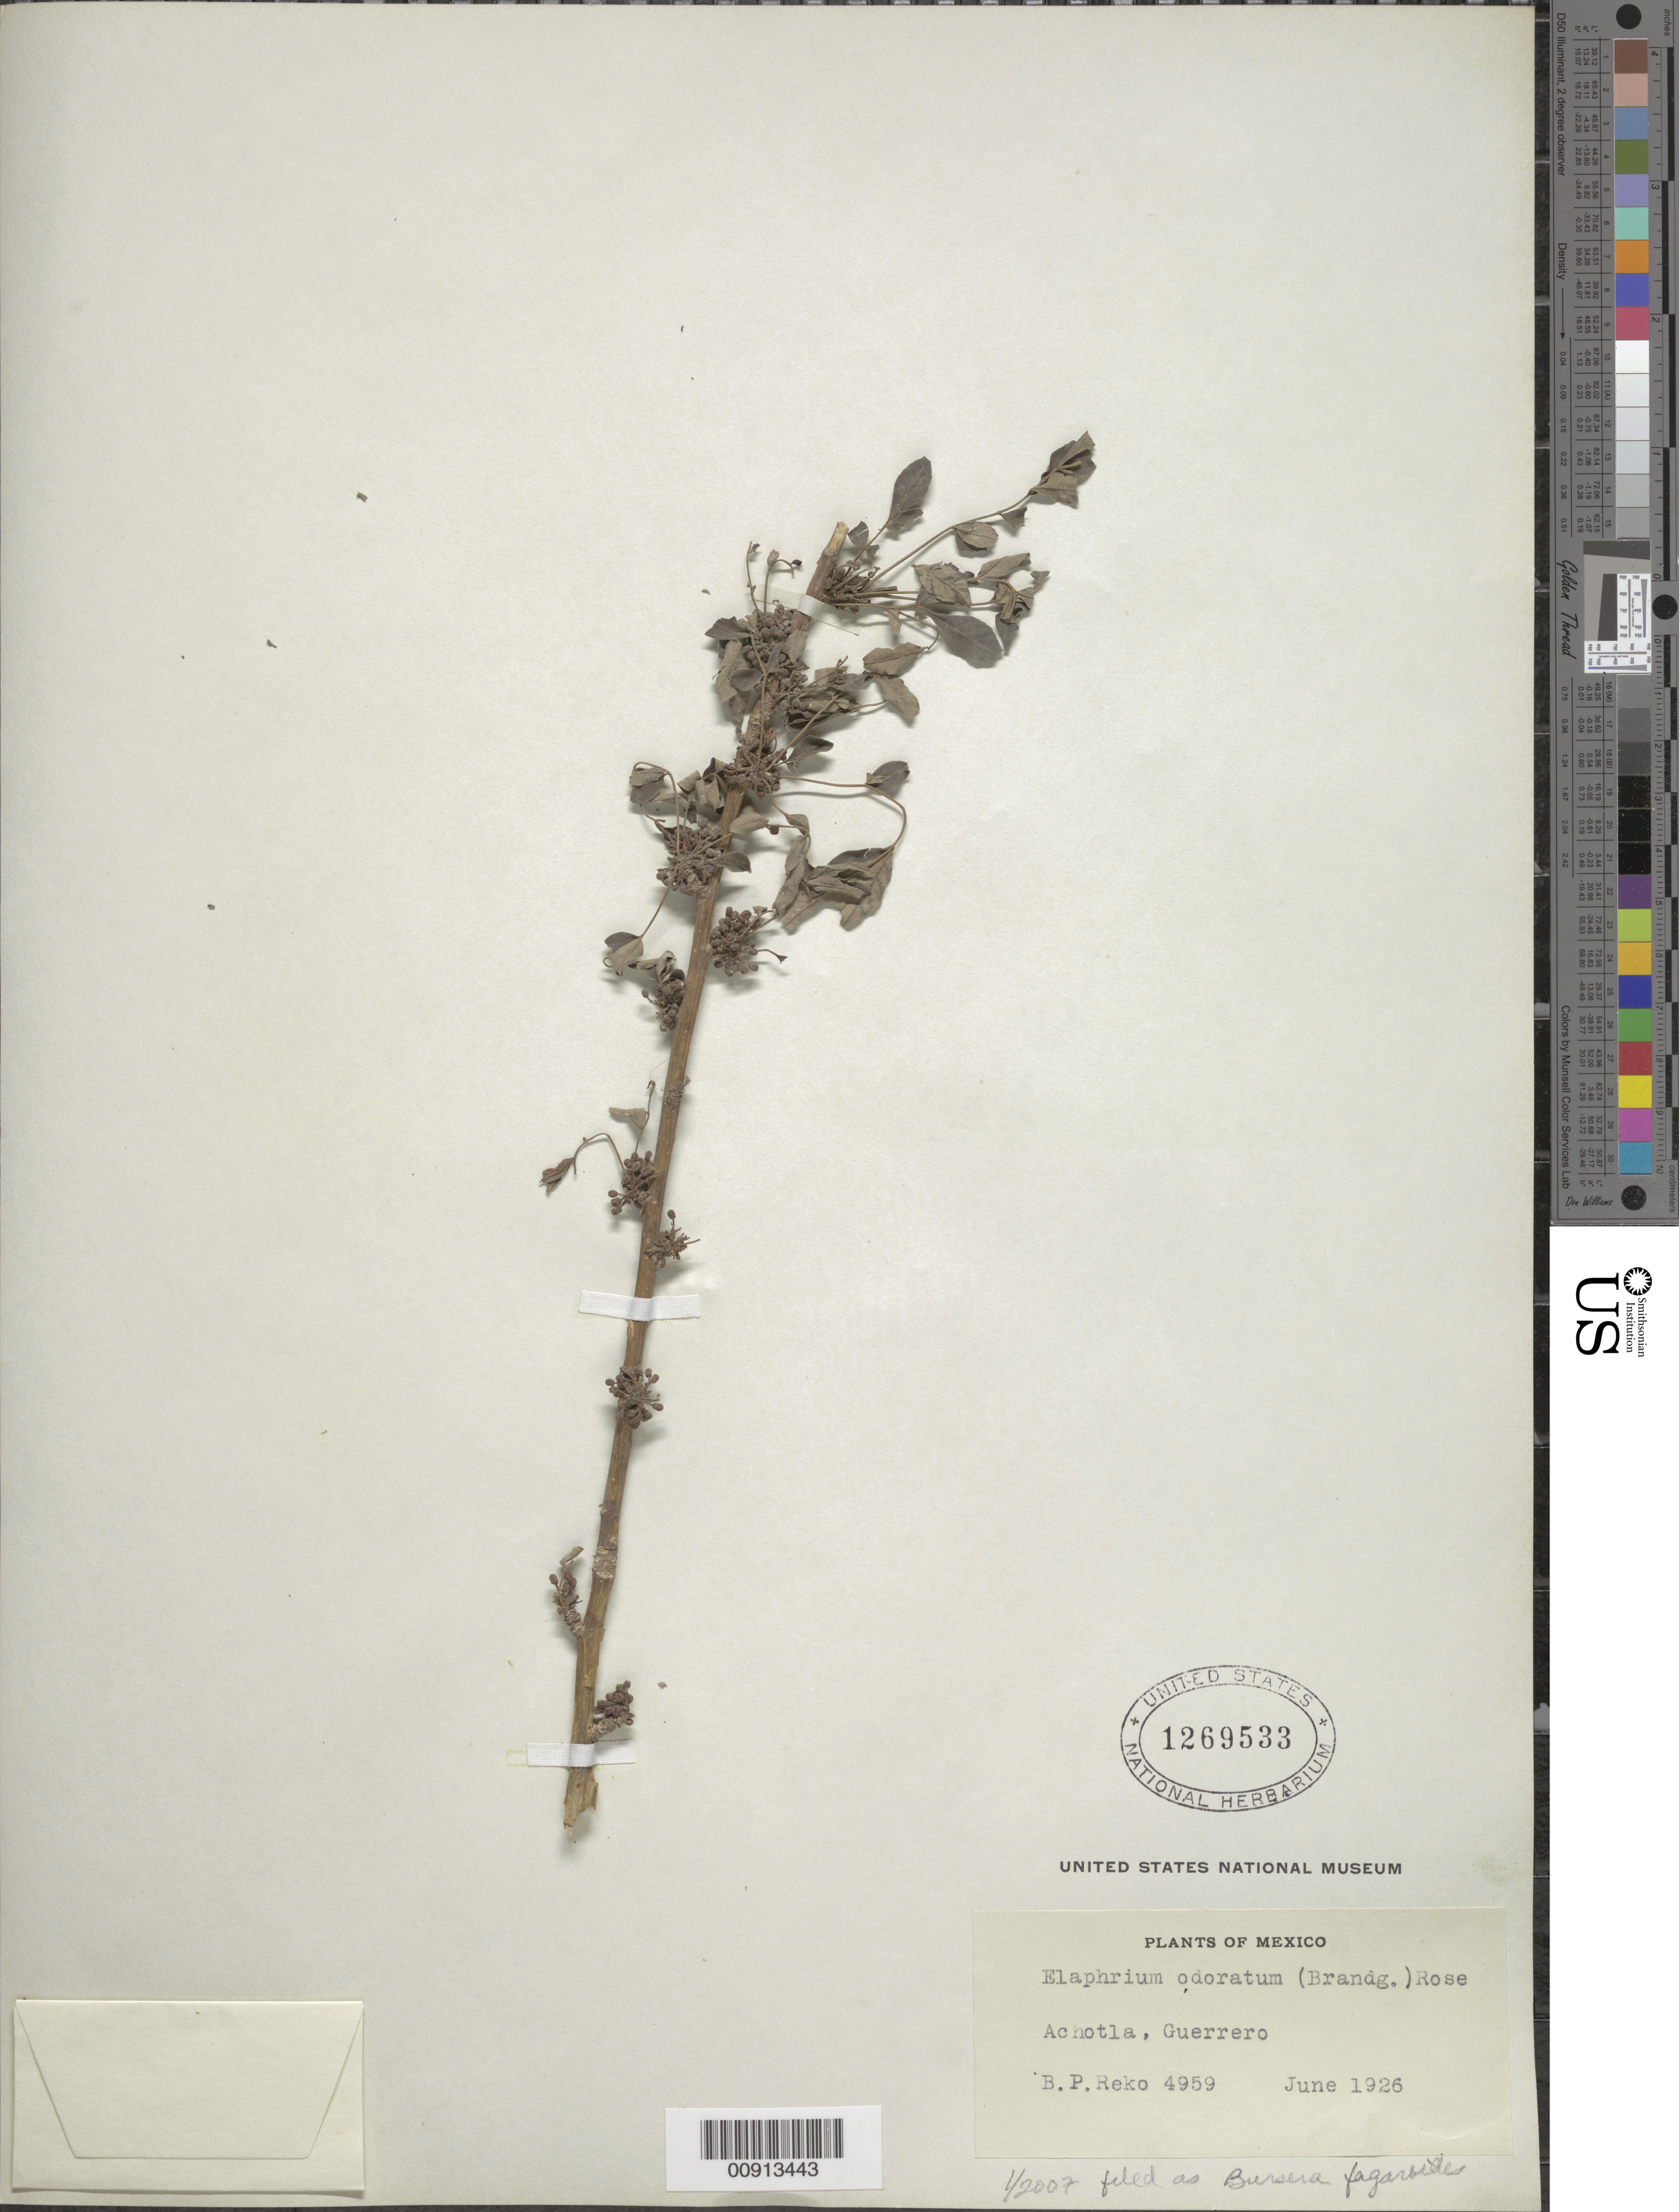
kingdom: Plantae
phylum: Tracheophyta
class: Magnoliopsida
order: Sapindales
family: Burseraceae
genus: Bursera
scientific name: Bursera inaguensis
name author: Britton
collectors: B. P. Reko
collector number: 4959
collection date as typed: Jun 1926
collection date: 1926-06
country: Mexico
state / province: Guerrero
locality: Achotla, Guerrero.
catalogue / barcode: US 1269533